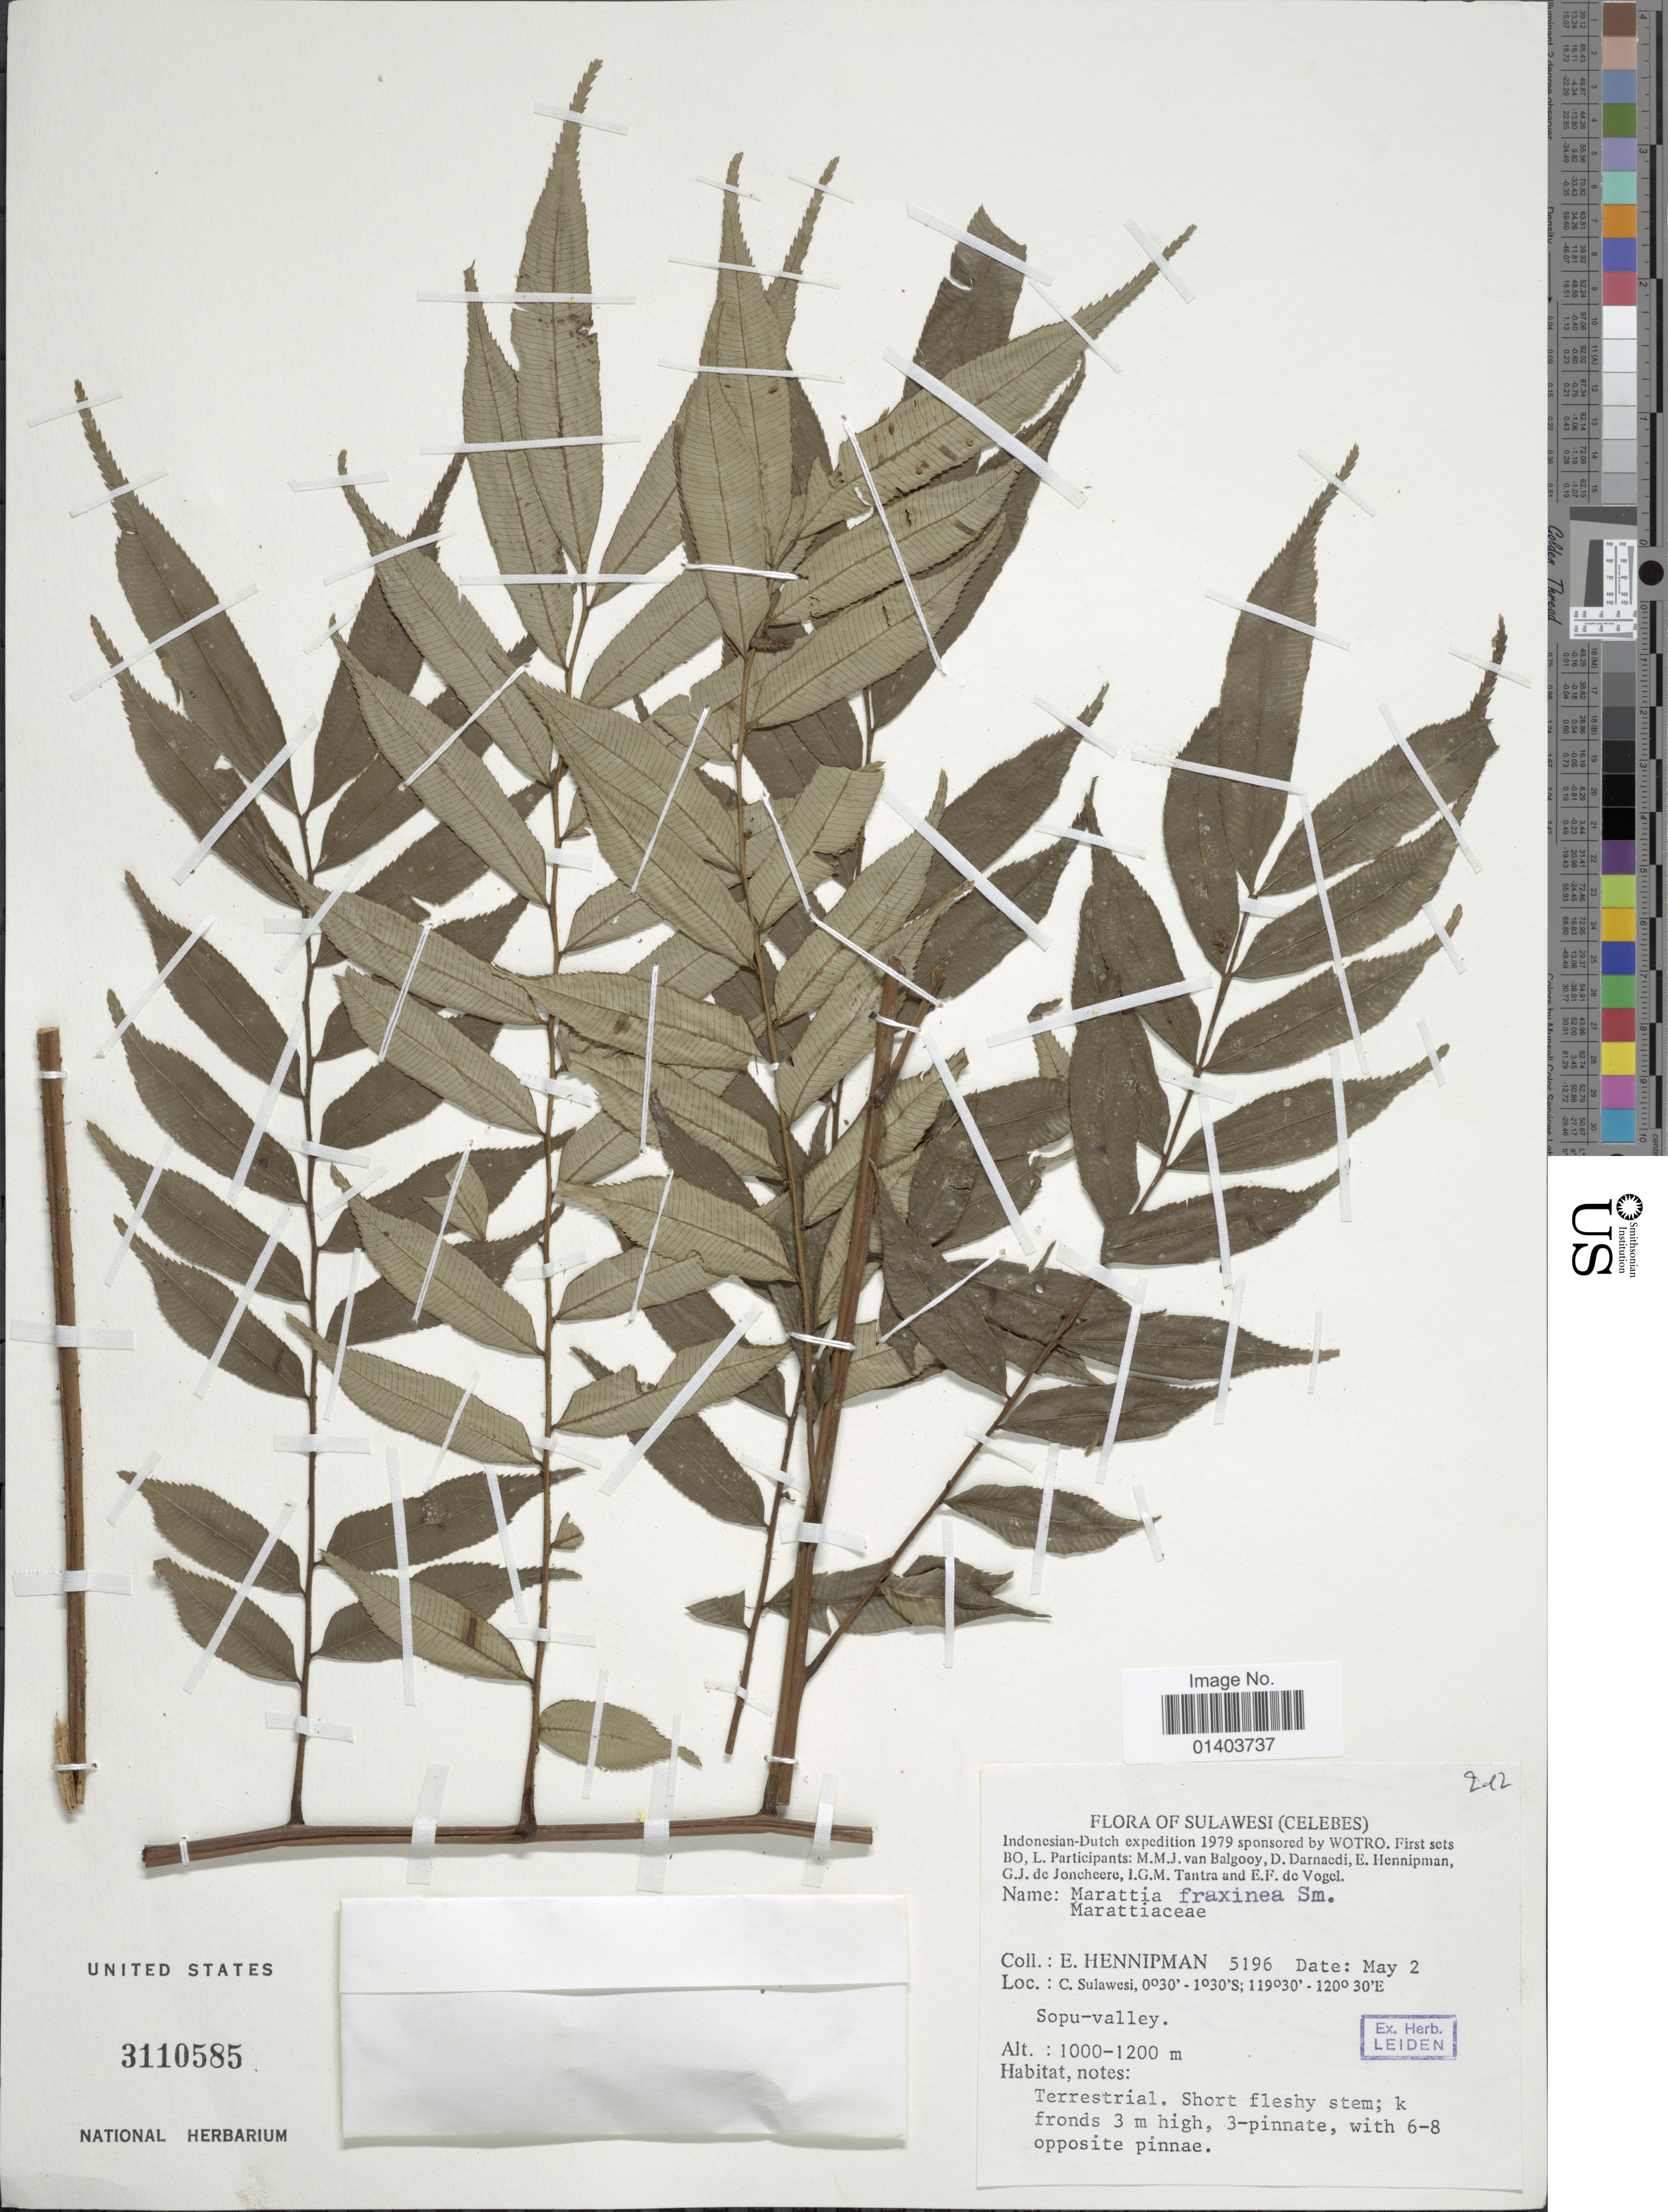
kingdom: Plantae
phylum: Tracheophyta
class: Polypodiopsida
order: Marattiales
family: Marattiaceae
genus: Ptisana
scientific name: Ptisana fraxinea var. fraxinea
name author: (Sm.) Murdock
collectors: E. Hennipman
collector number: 5196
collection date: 1979-05-02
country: Indonesia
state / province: Sulawesi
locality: (Celebes), C. Sulawesi, Sopu-valley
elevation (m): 1000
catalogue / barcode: US 3110585